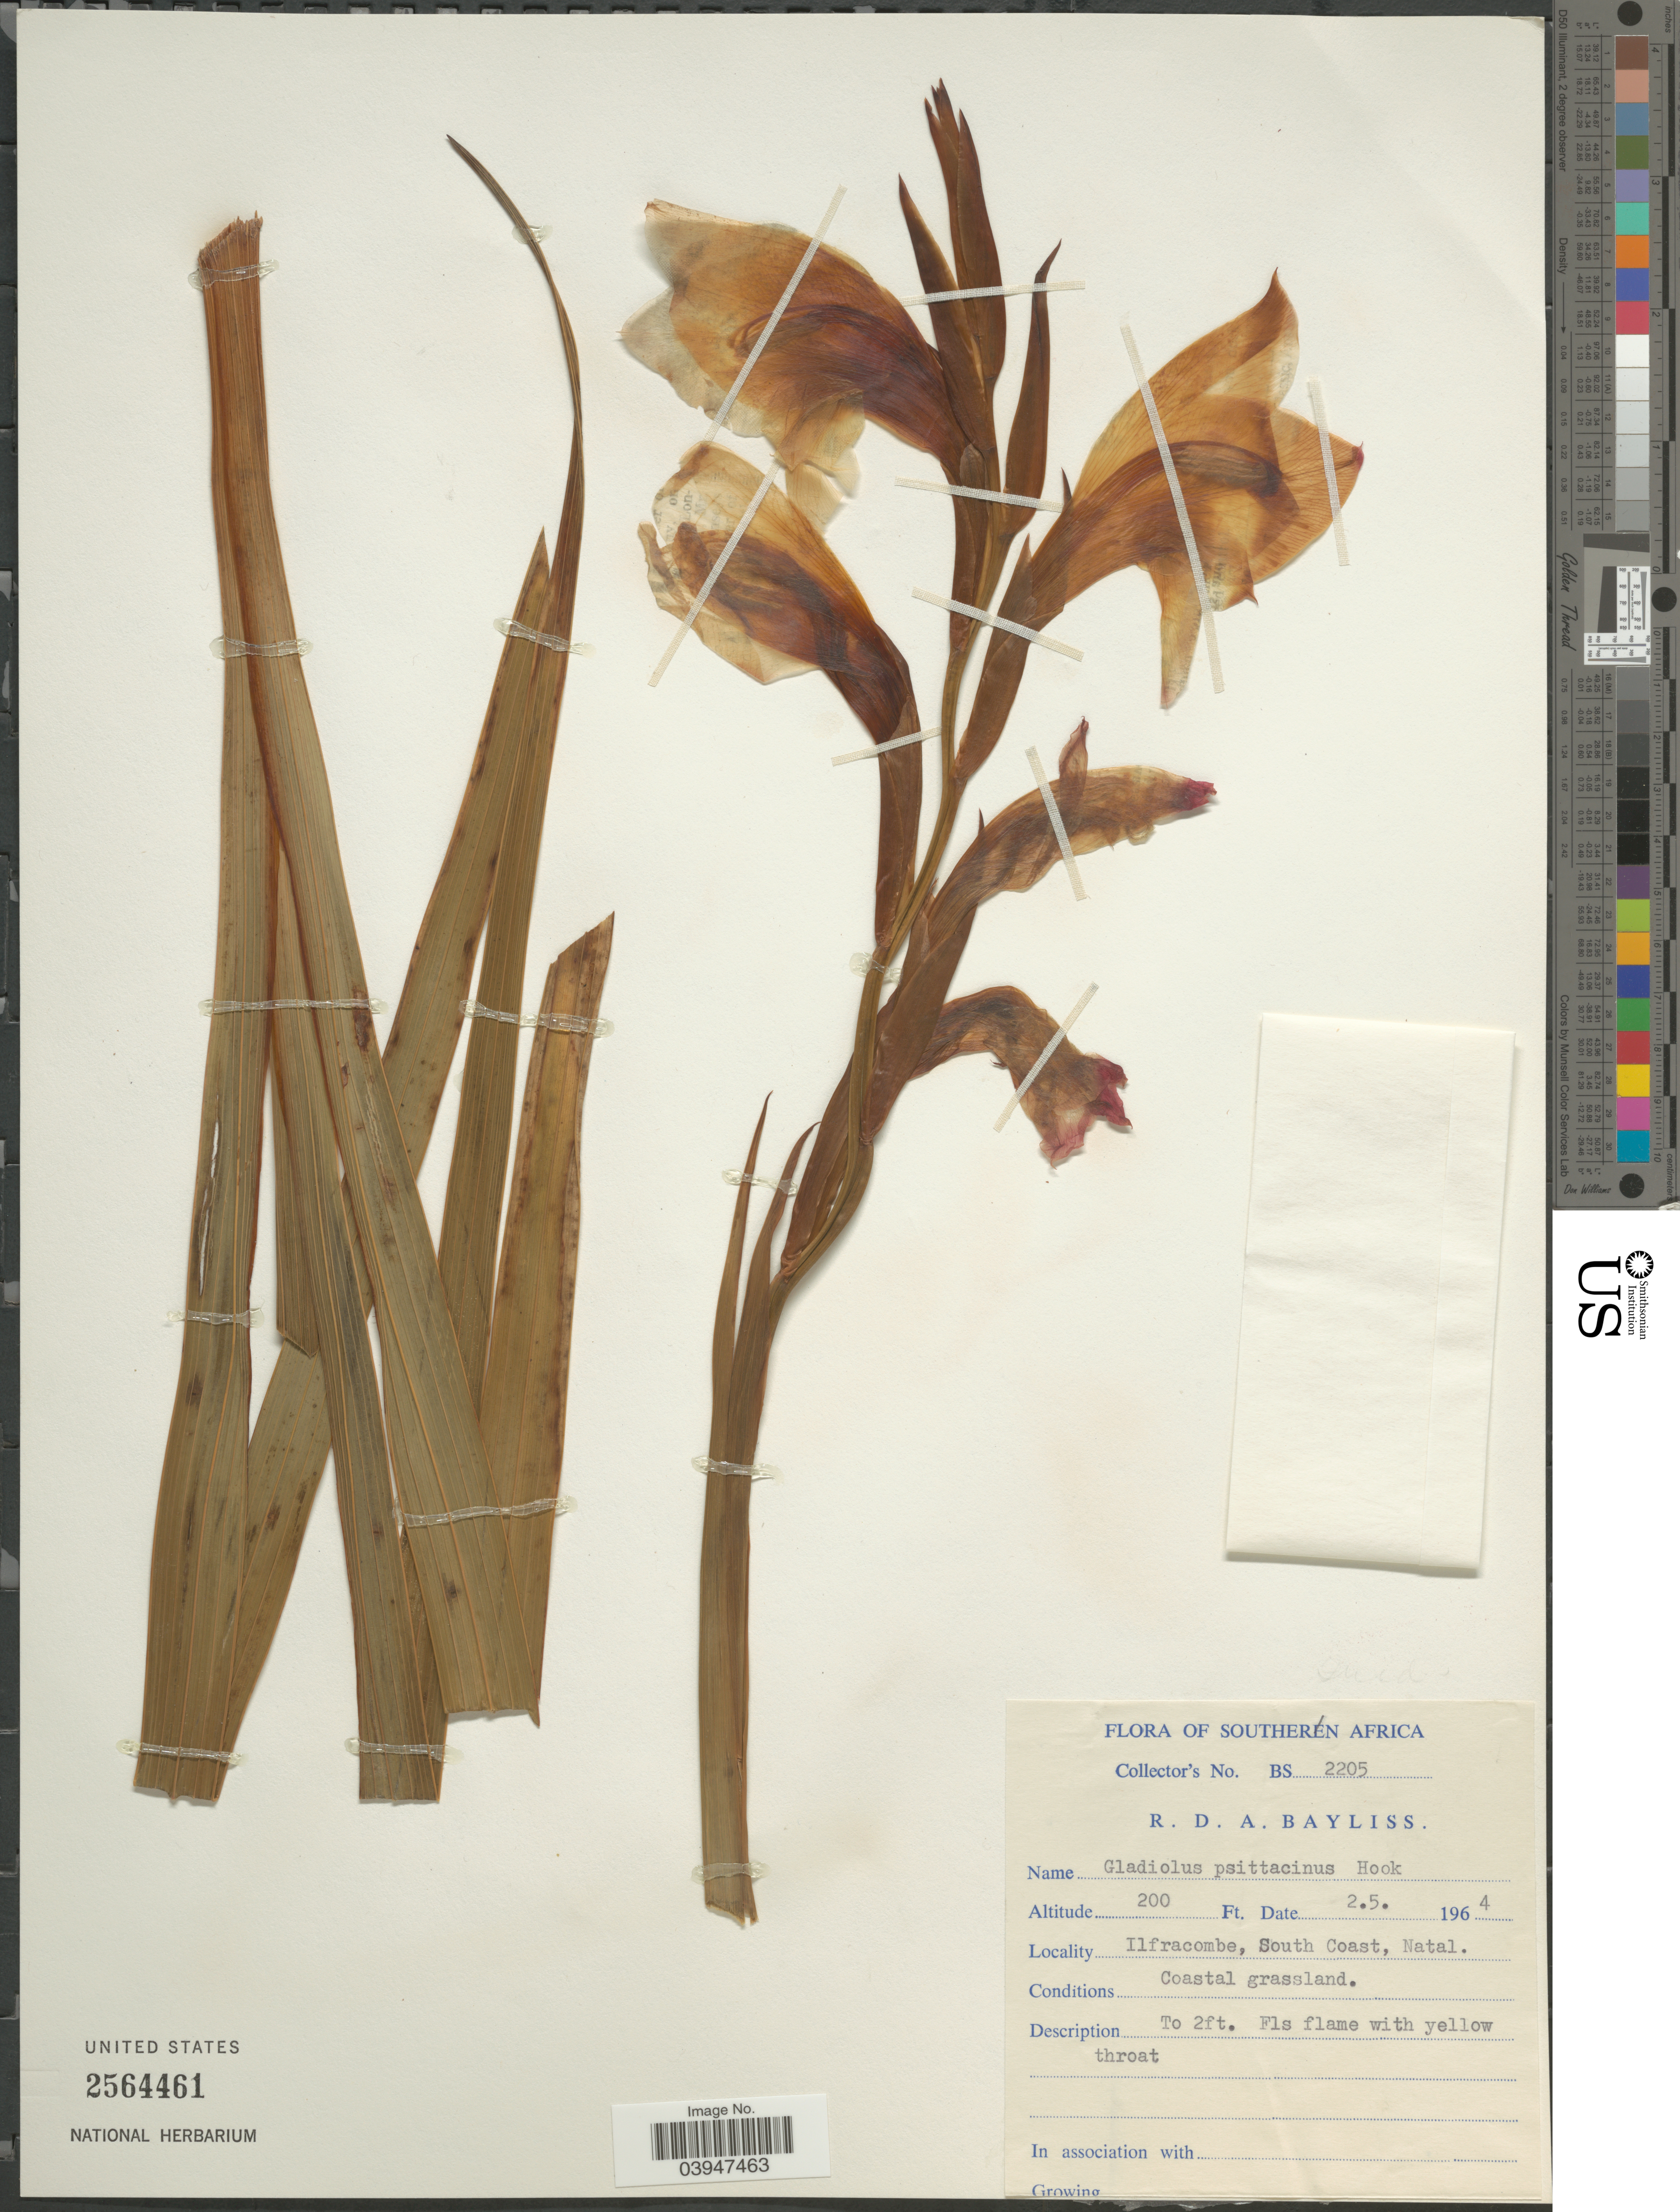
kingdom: Plantae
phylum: Tracheophyta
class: Liliopsida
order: Asparagales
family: Iridaceae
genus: Gladiolus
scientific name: Gladiolus psittacinus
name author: Hook.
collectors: R. Bayliss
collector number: BS2205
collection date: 1964-05-02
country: South Africa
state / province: KwaZulu-Natal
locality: Southern Africa. Ilfracombe, South Coast, Natal.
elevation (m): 61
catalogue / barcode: US 2564461